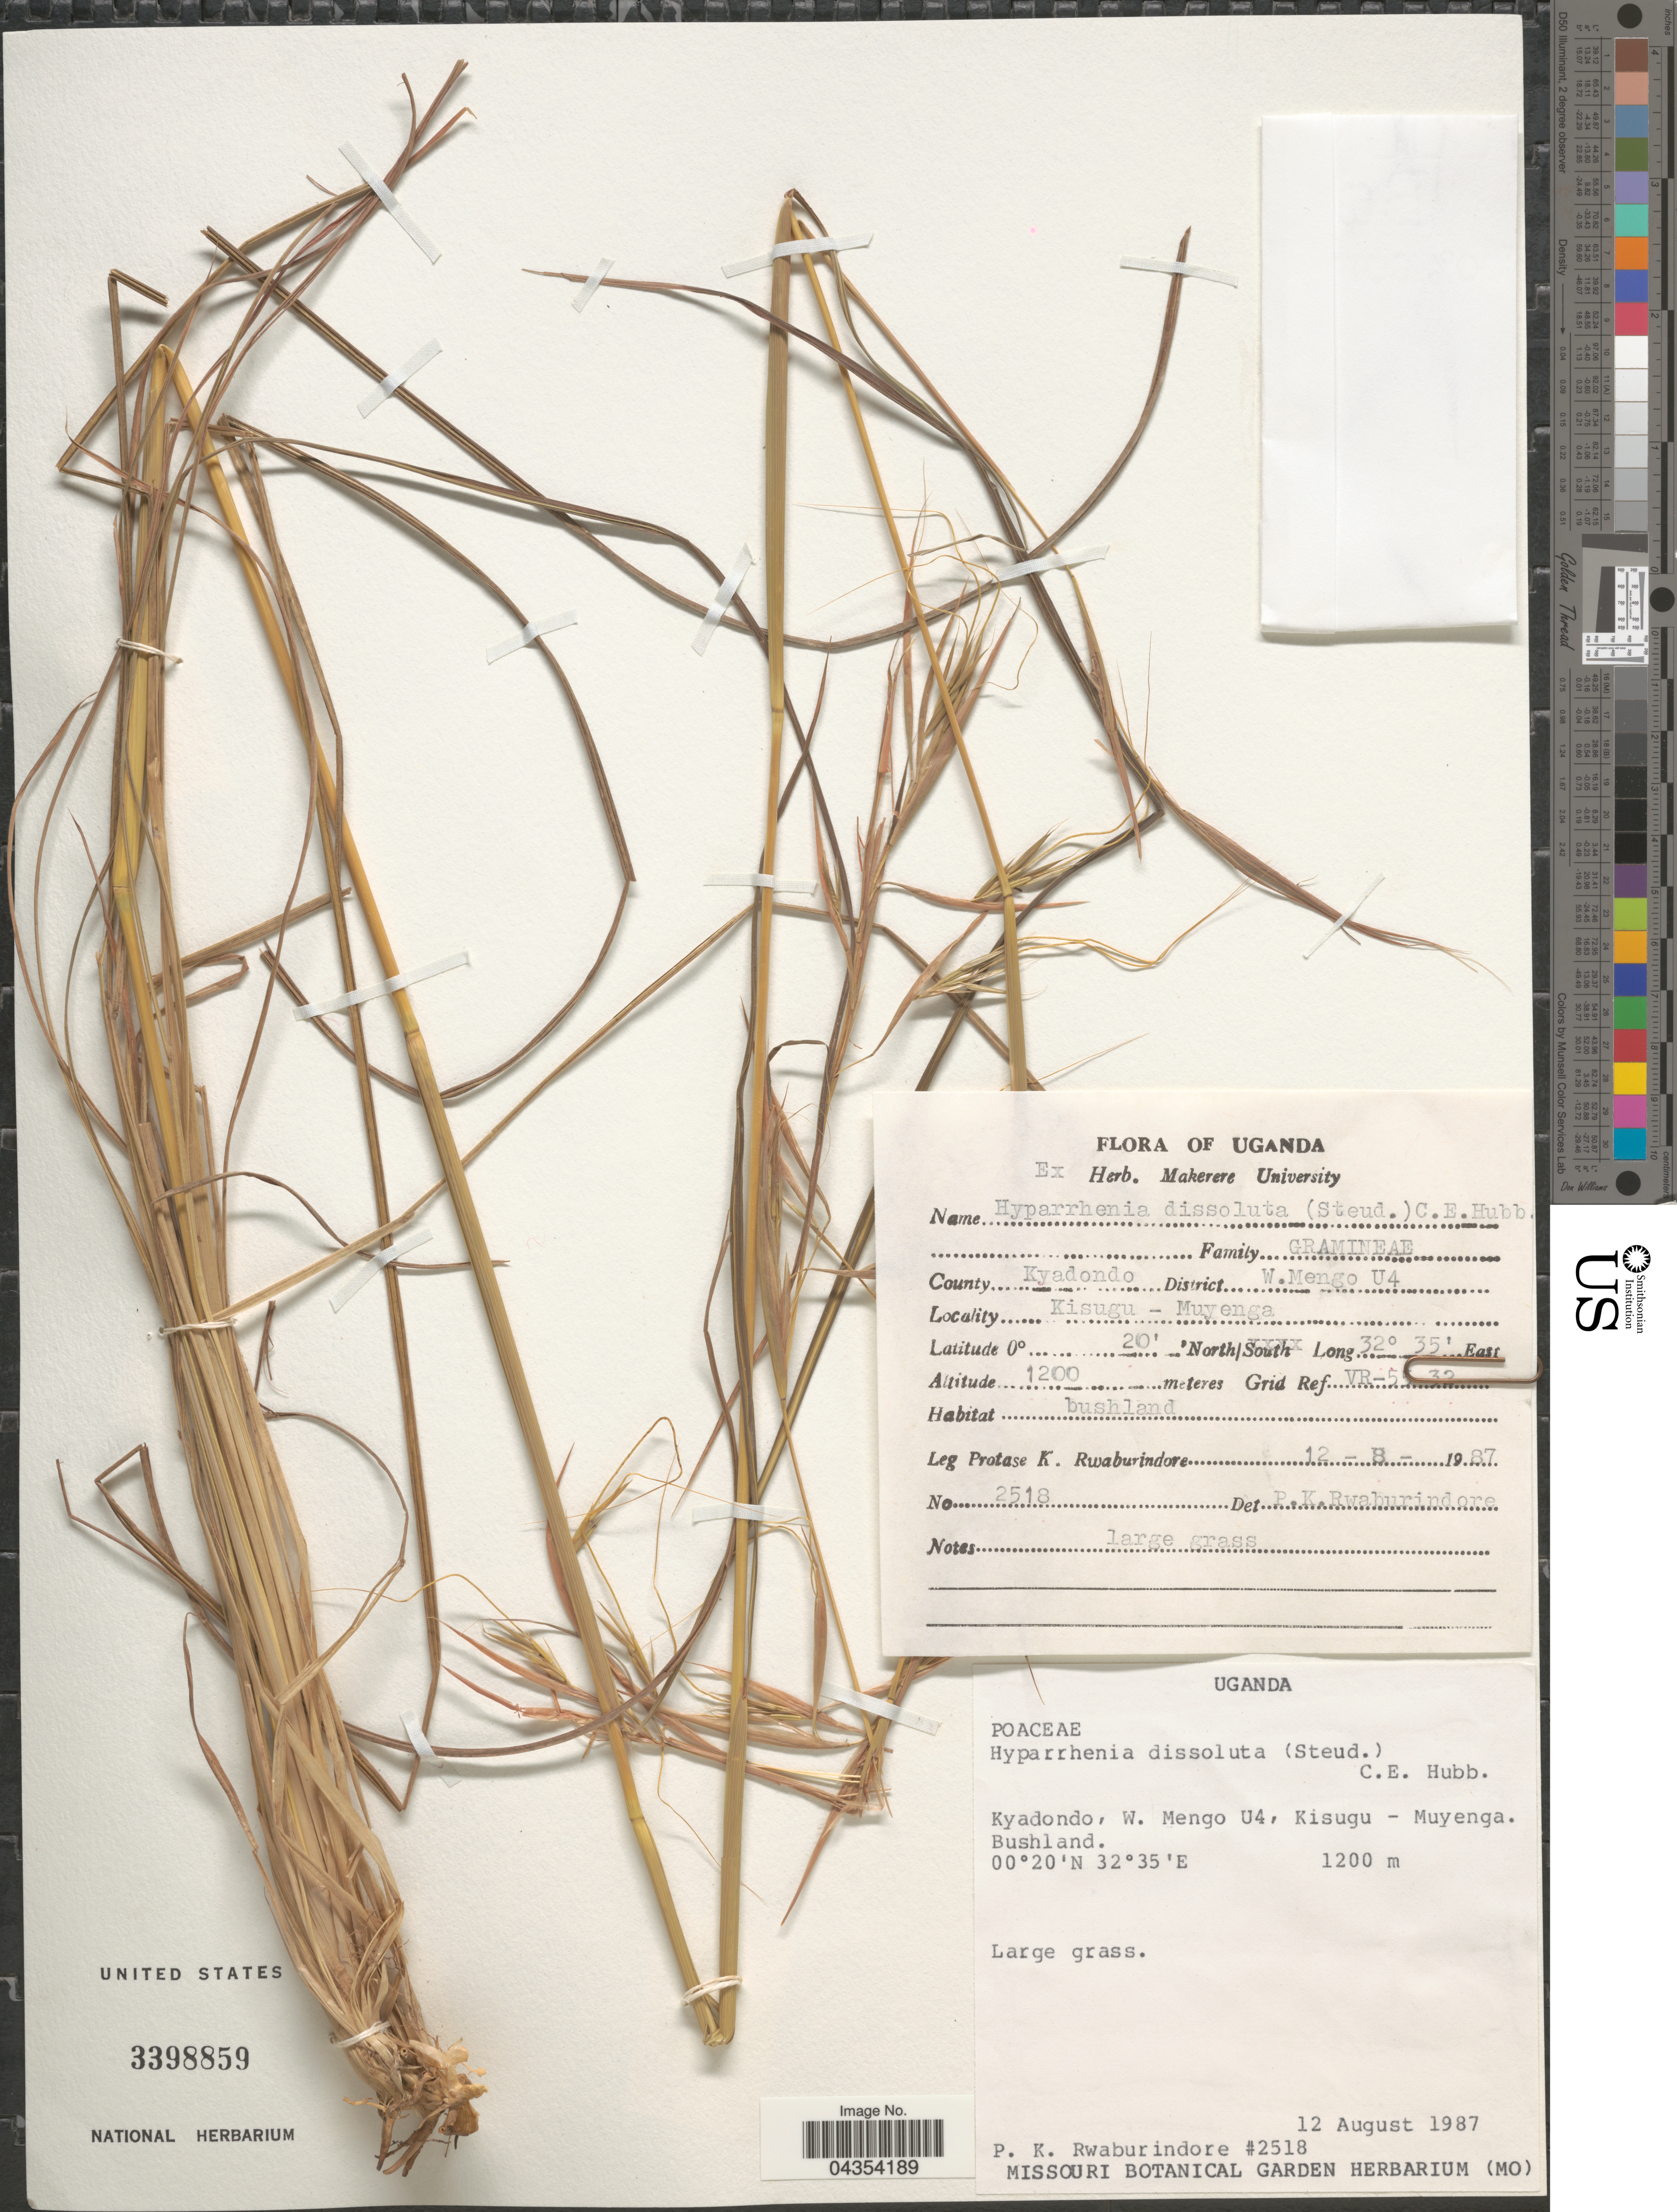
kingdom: Plantae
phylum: Tracheophyta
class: Liliopsida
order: Poales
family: Poaceae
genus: Hyperthelia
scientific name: Hyperthelia dissoluta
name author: (Nees ex Steud.) Clayton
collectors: P. Rwaburindore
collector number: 2518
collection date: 1987-08-12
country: Uganda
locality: County Kyadondo, W. Mengo U4, Kisugu - Muyenga. Bushland. Grid Ref VR-5 [illegible text]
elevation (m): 1200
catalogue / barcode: US 3398859